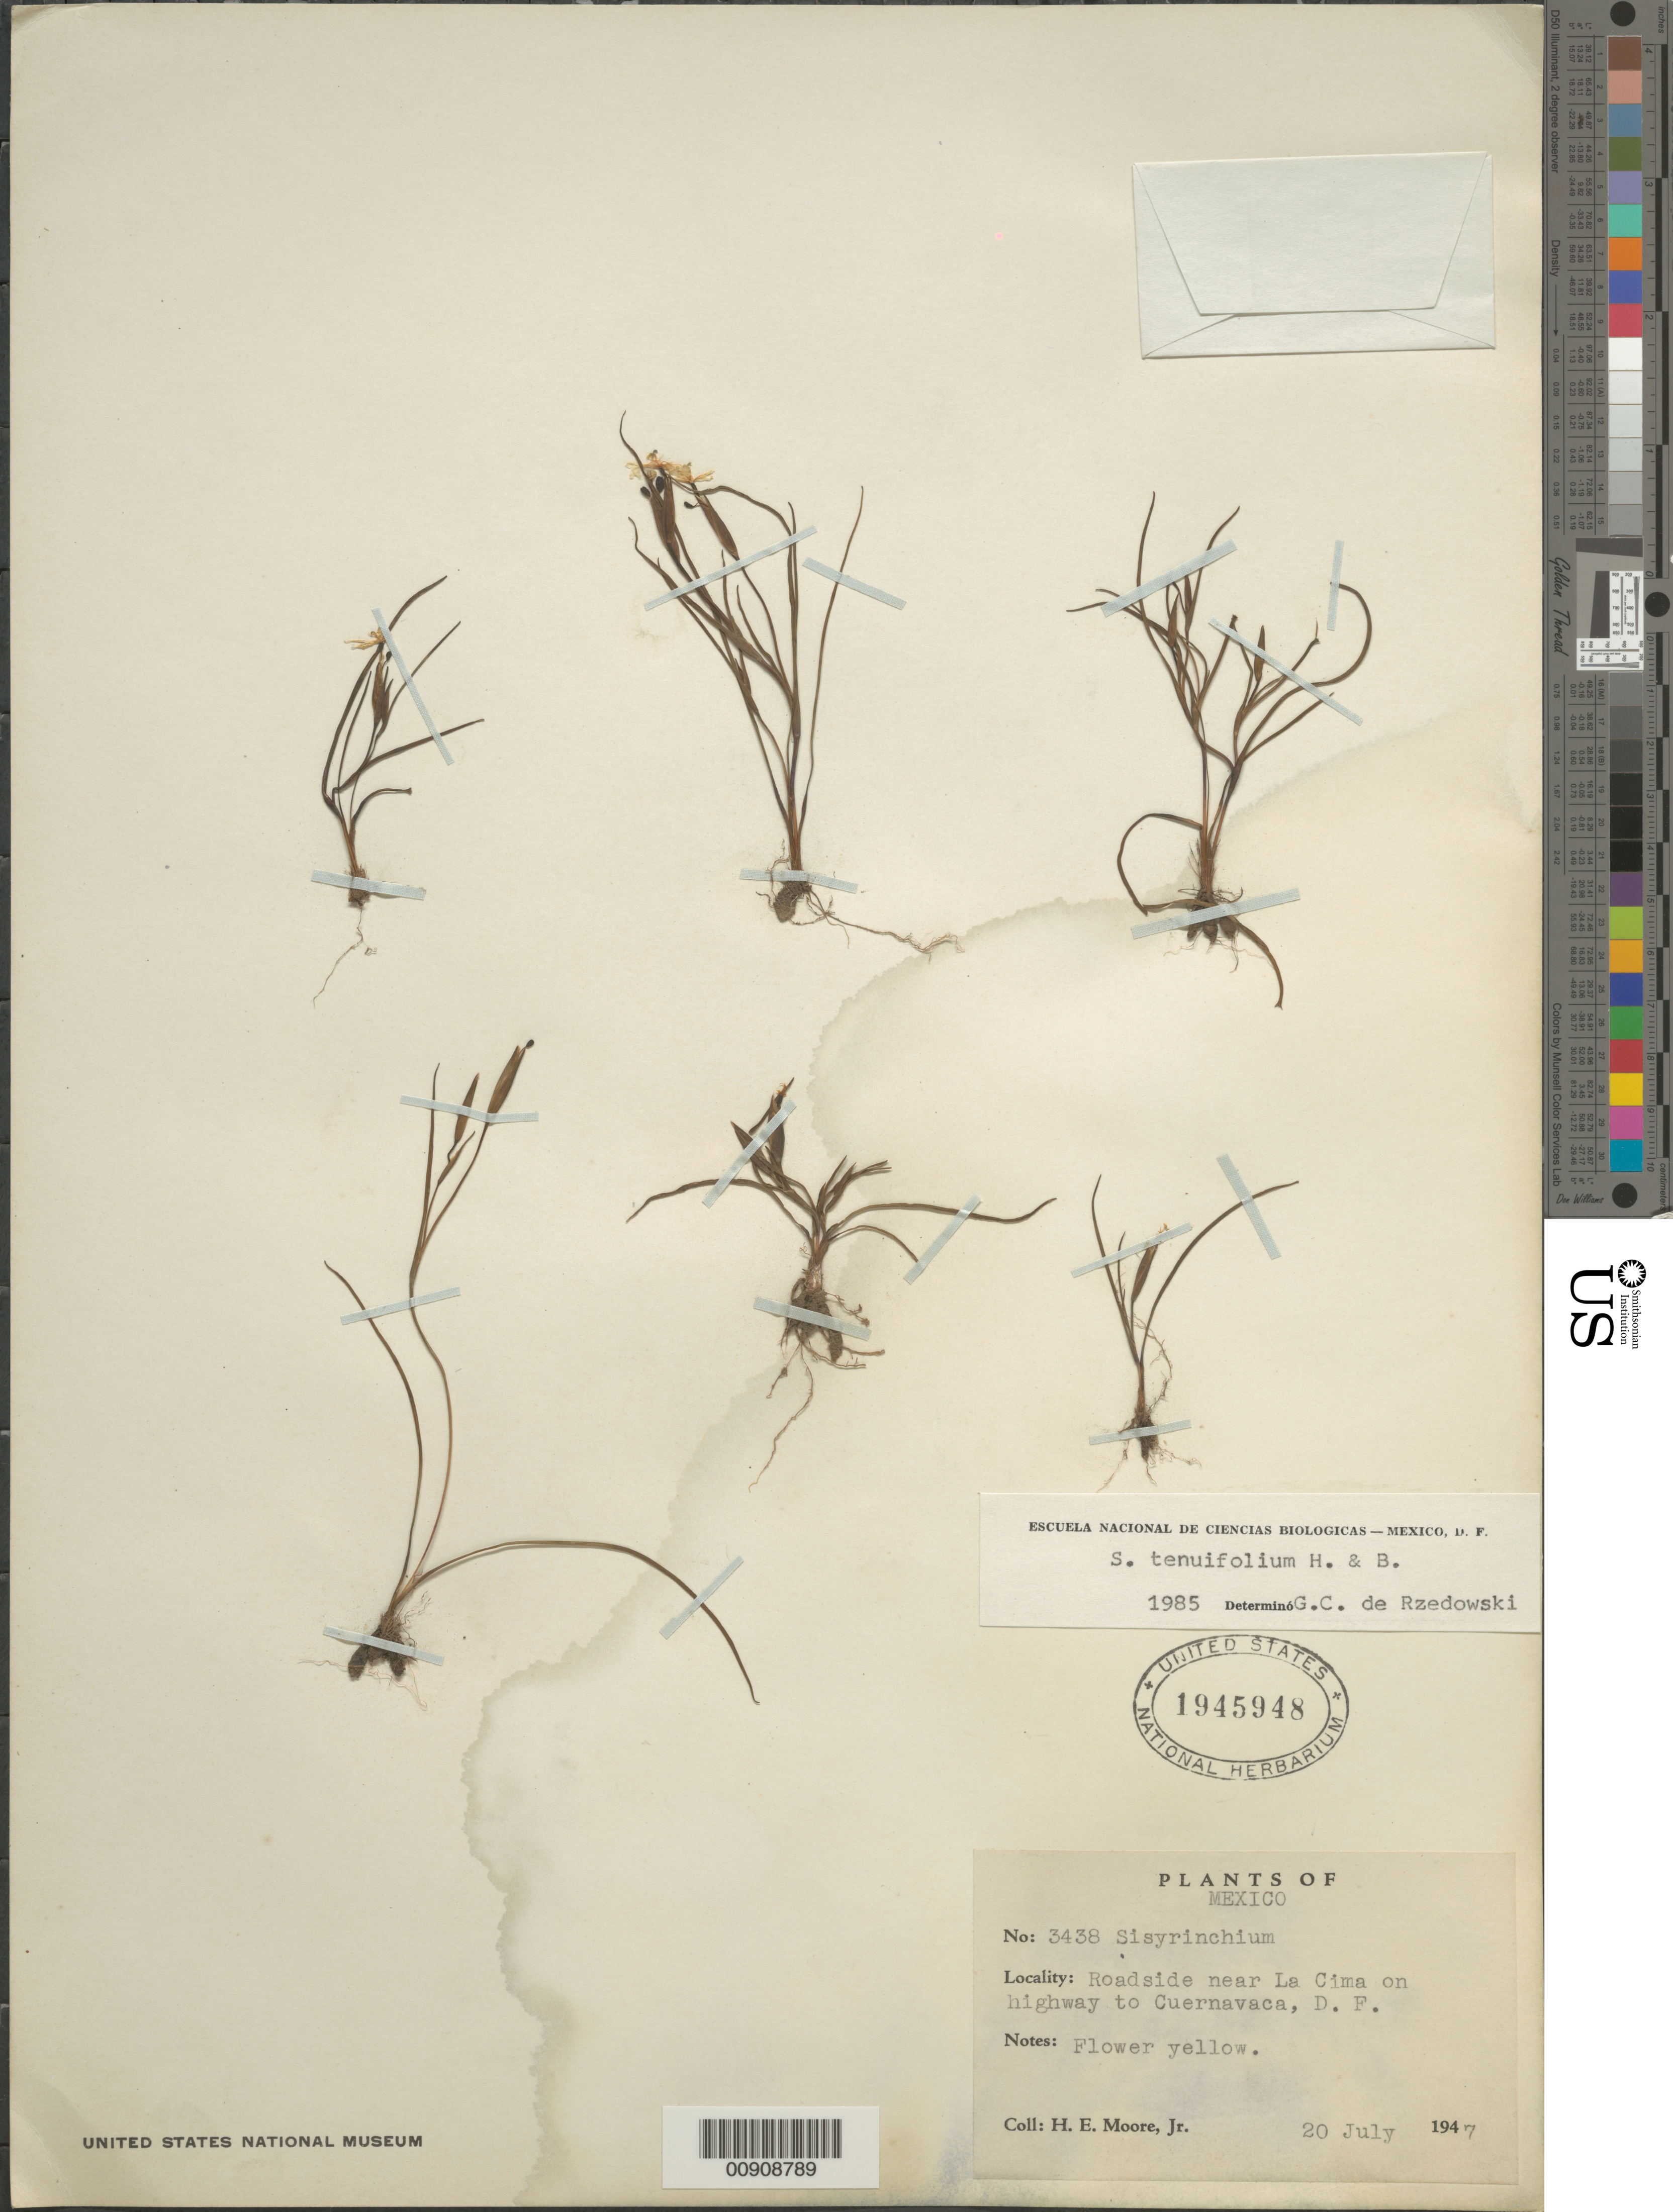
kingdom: Plantae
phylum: Tracheophyta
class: Liliopsida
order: Asparagales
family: Iridaceae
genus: Sisyrinchium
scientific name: Sisyrinchium tenuifolium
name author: Humb. & Bonpl. ex Willd.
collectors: H. E. Moore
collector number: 3438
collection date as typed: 20 Jul 1947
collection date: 1947-07-20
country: Mexico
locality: Roadside near La Cima on highway to Cuernavaca, D.F.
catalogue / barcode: US 1945948